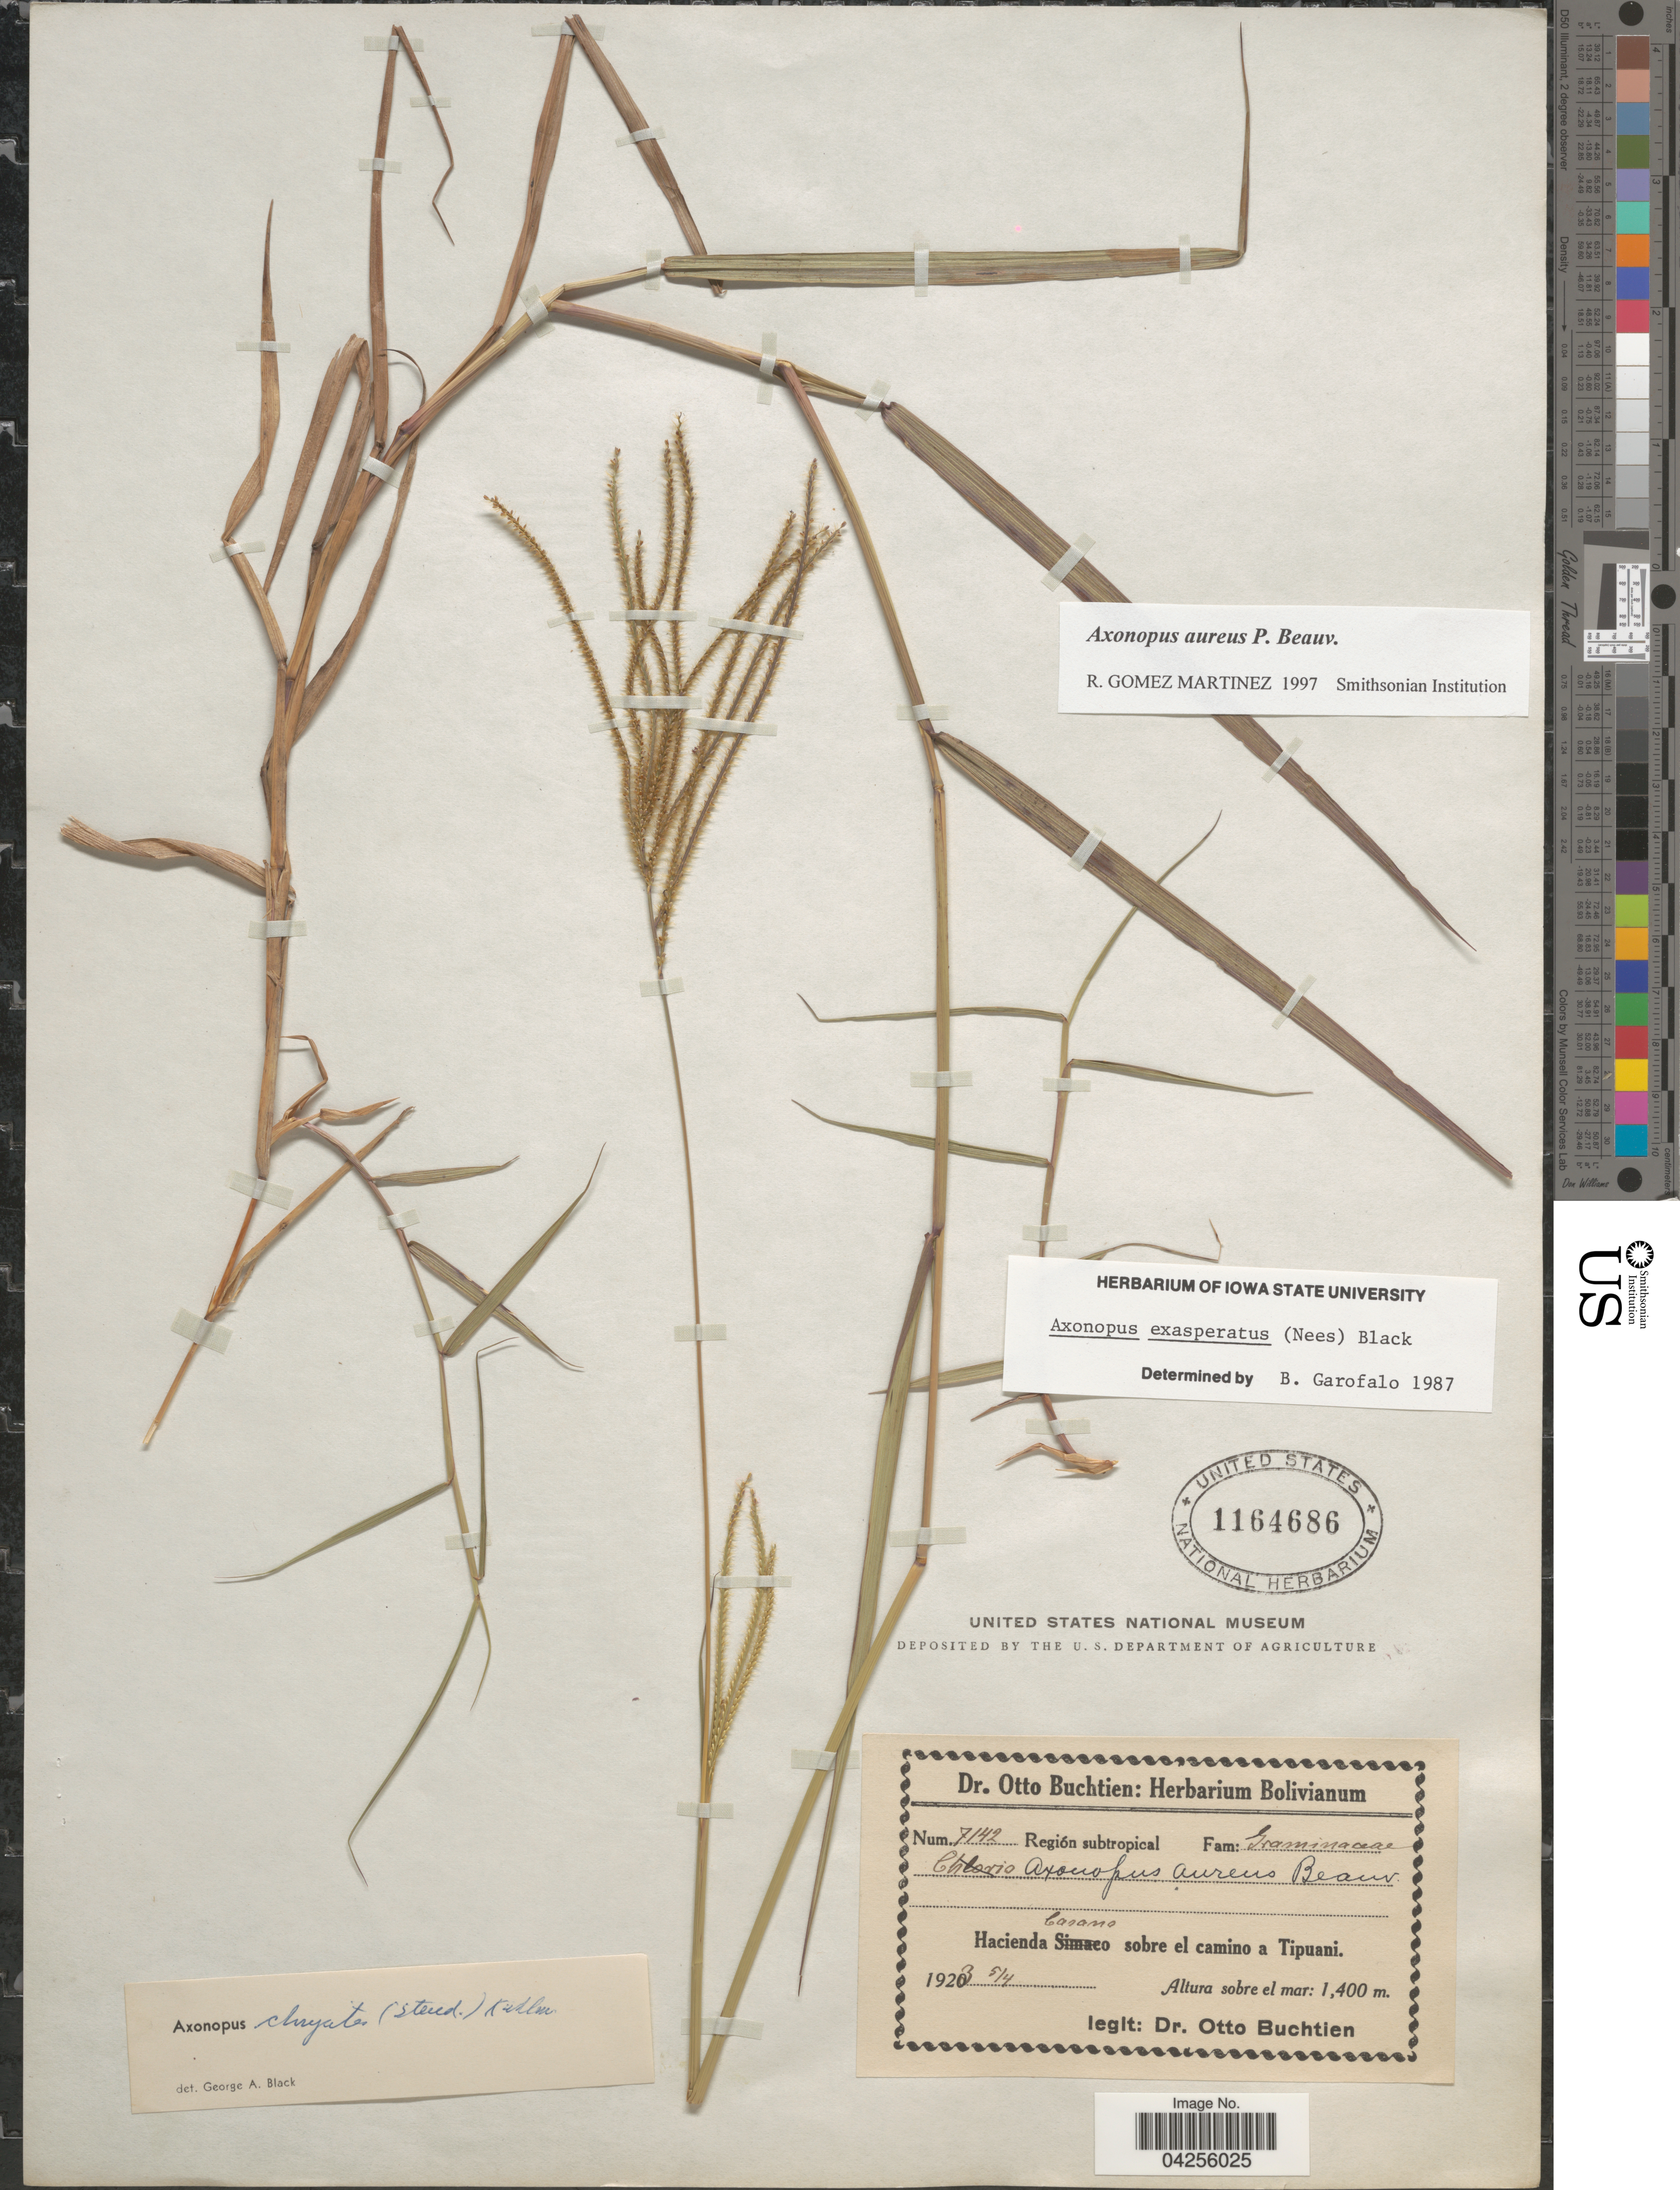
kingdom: Plantae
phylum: Tracheophyta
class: Liliopsida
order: Poales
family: Poaceae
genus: Axonopus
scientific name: Axonopus canescens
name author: (Nees ex Trin.) Pilg.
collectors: O. Buchtien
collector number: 7142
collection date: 1923-04-05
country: Bolivia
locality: Región subtropical. Hacienda Casano sobre el camino a Tipuani.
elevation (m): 1400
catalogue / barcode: US 1164686